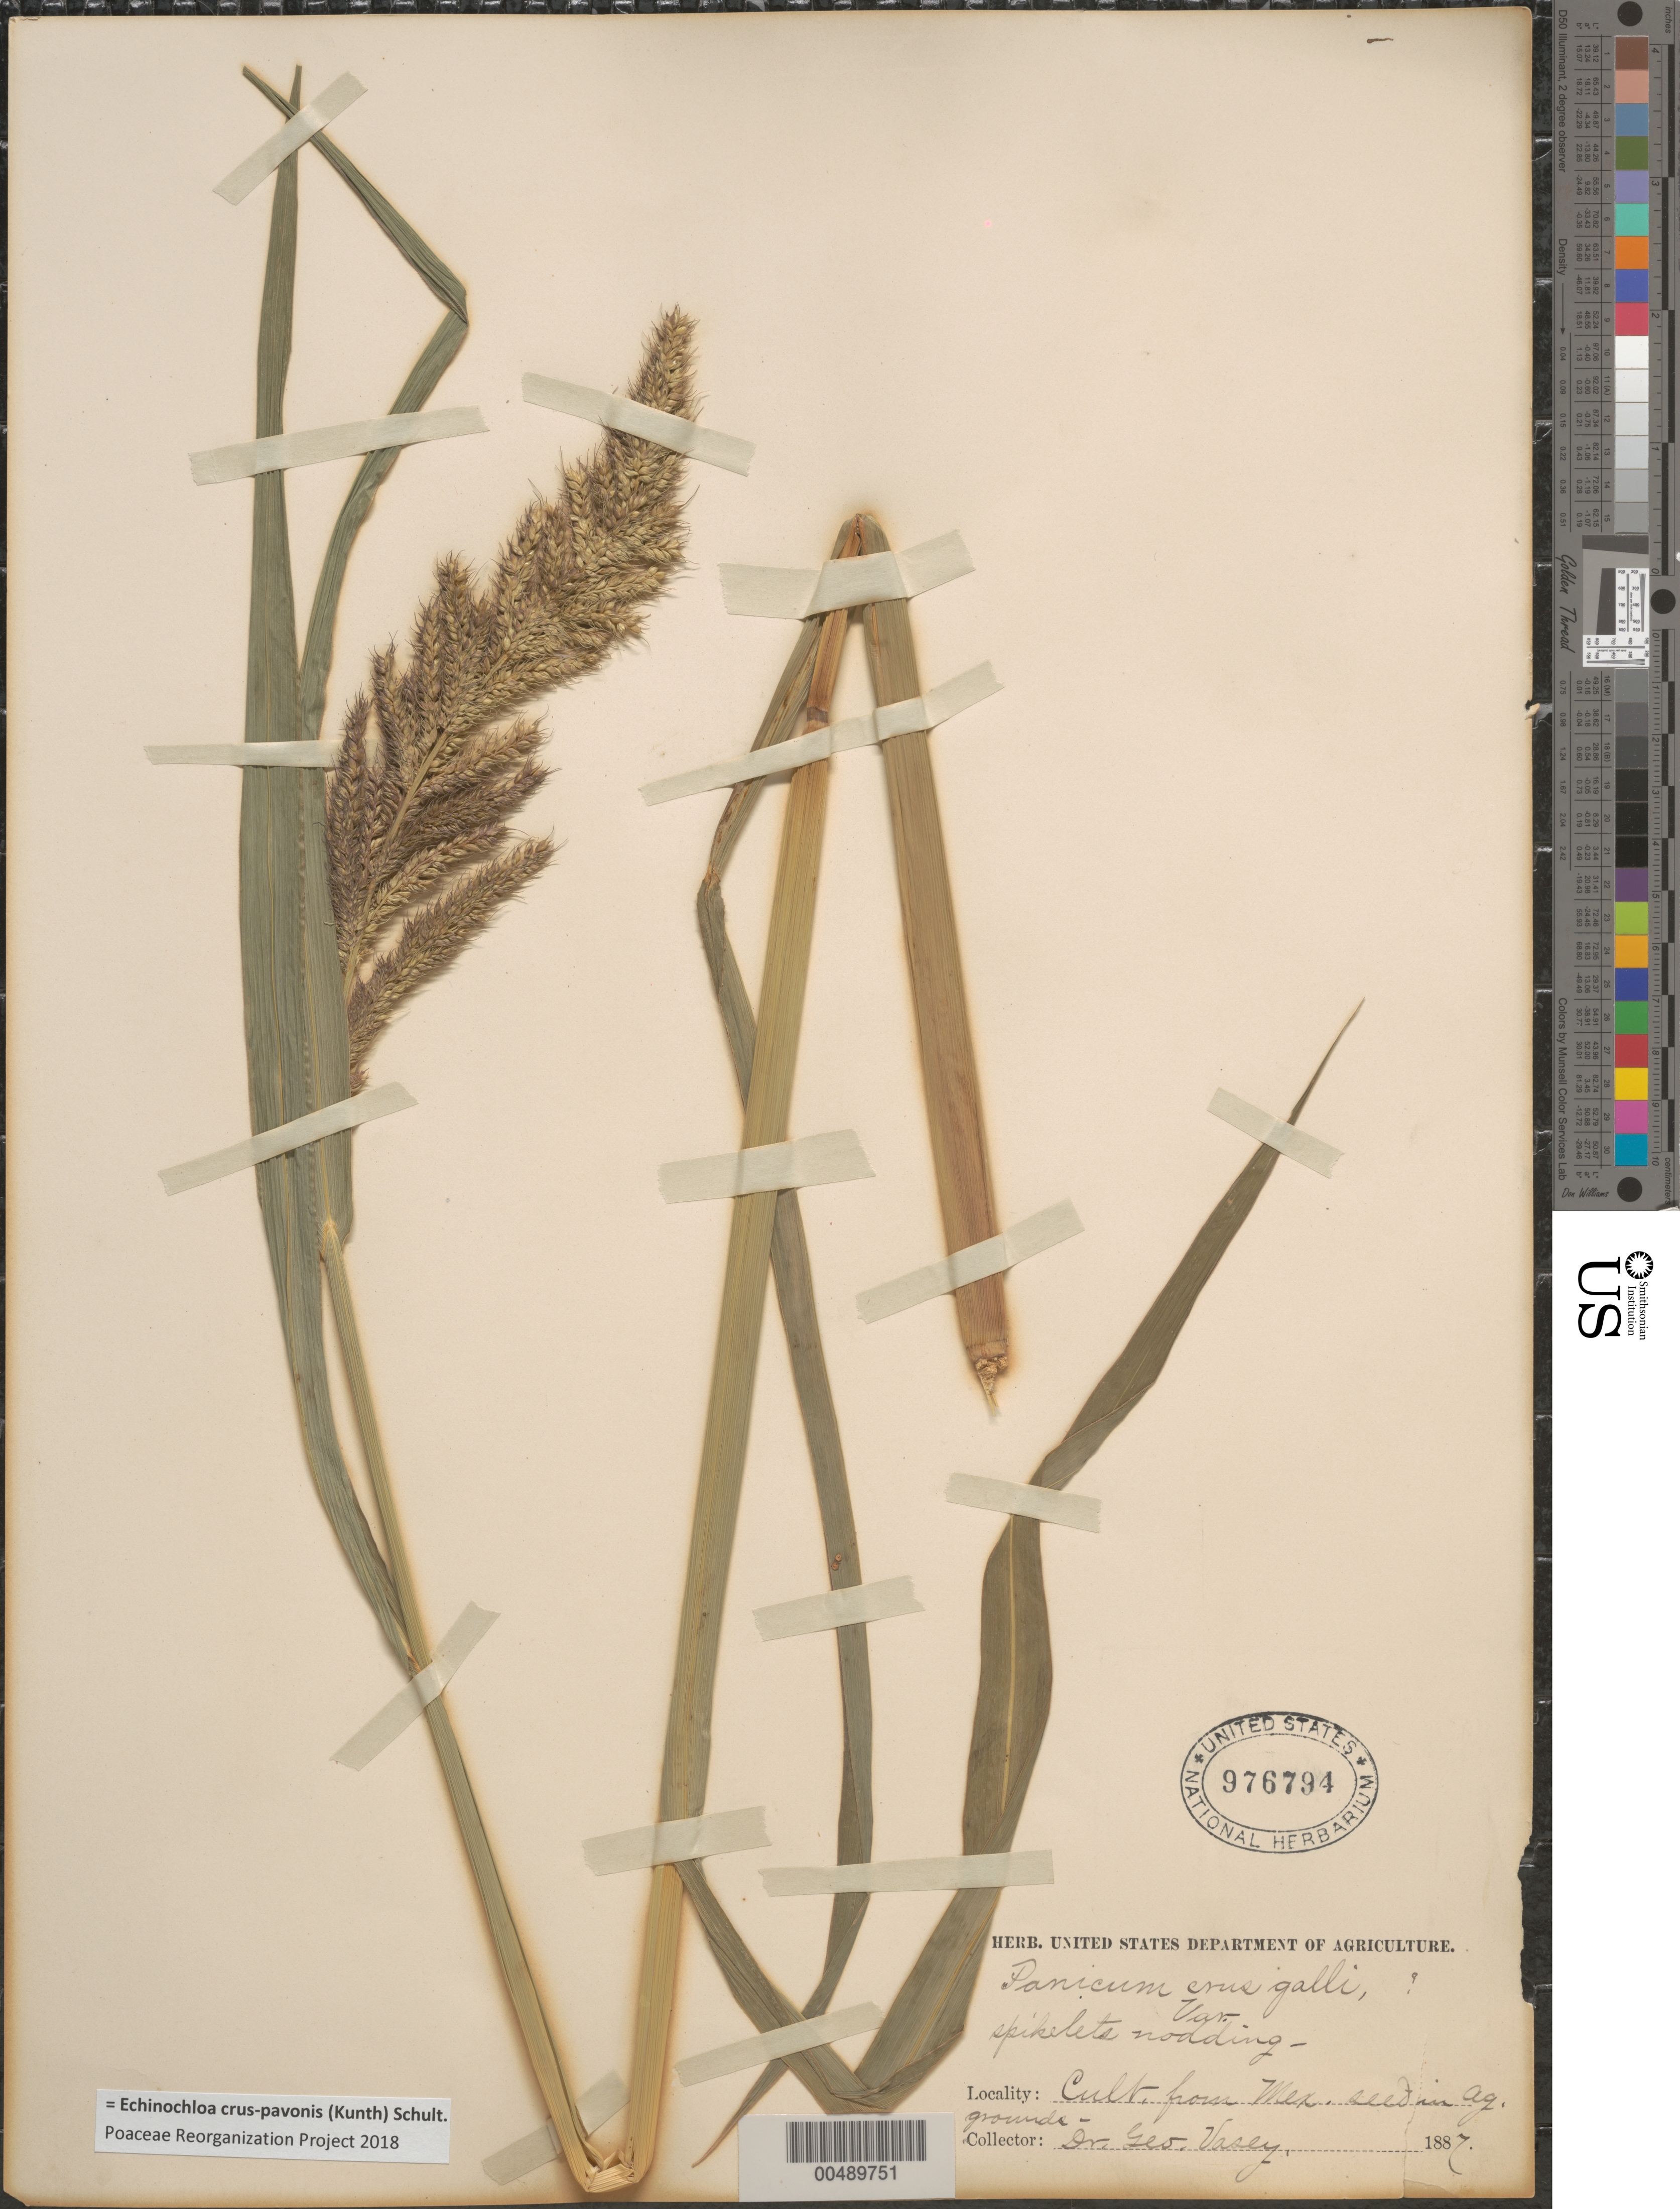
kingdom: Plantae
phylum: Tracheophyta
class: Liliopsida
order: Poales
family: Poaceae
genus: Echinochloa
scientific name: Echinochloa crus-pavonis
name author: (Kunth) Schult.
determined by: Poaceae Reorganization Project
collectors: G. Vasey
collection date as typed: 1887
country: Mexico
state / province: Durango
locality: San Ramon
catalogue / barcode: US 976794